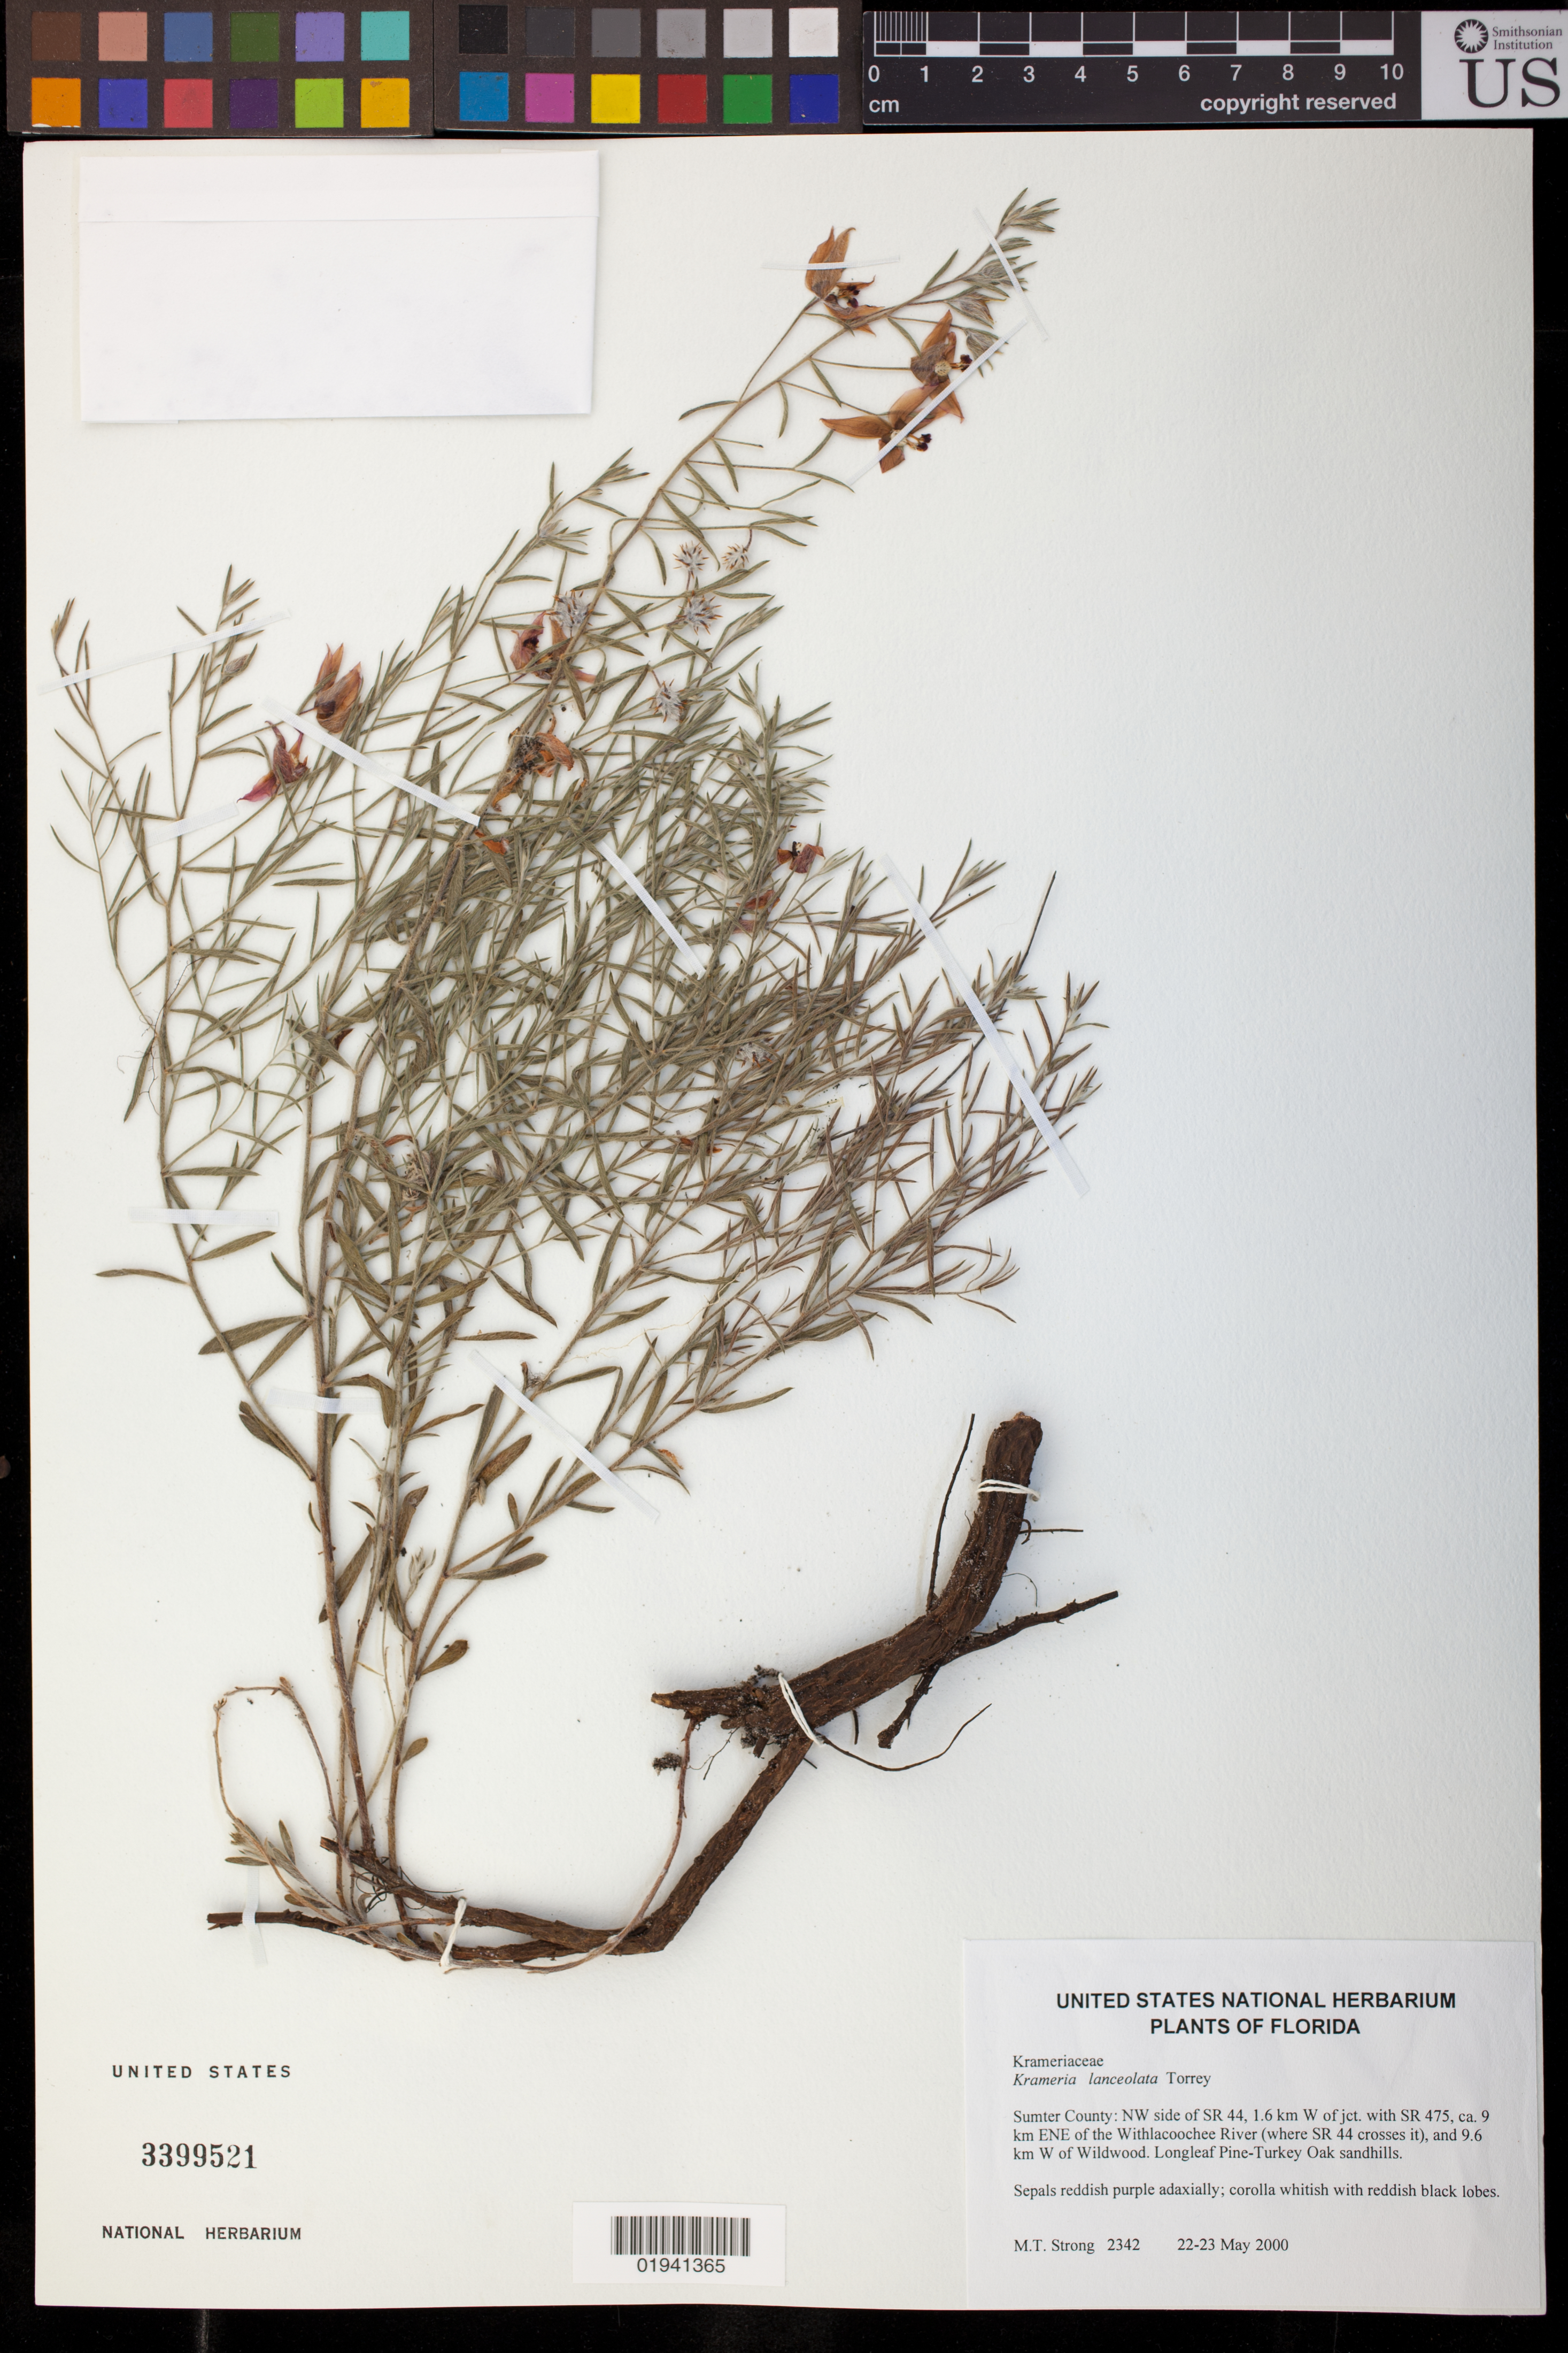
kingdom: Plantae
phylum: Tracheophyta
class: Magnoliopsida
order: Zygophyllales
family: Krameriaceae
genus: Krameria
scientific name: Krameria lanceolata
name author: Torr.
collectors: M. T. Strong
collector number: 2342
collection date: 2000-05-22/2000-05-23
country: United States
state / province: Florida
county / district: Sumter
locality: NW side of SR 44, 1.6 km W of jct. with SR 475, ca. 9 km ENE of the Withlacoochee River (where SR 44 crosses it), and 9.6 km W of Wildwood. Long leaf Pine-Turkey Oak sandhills.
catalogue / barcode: US 3399521